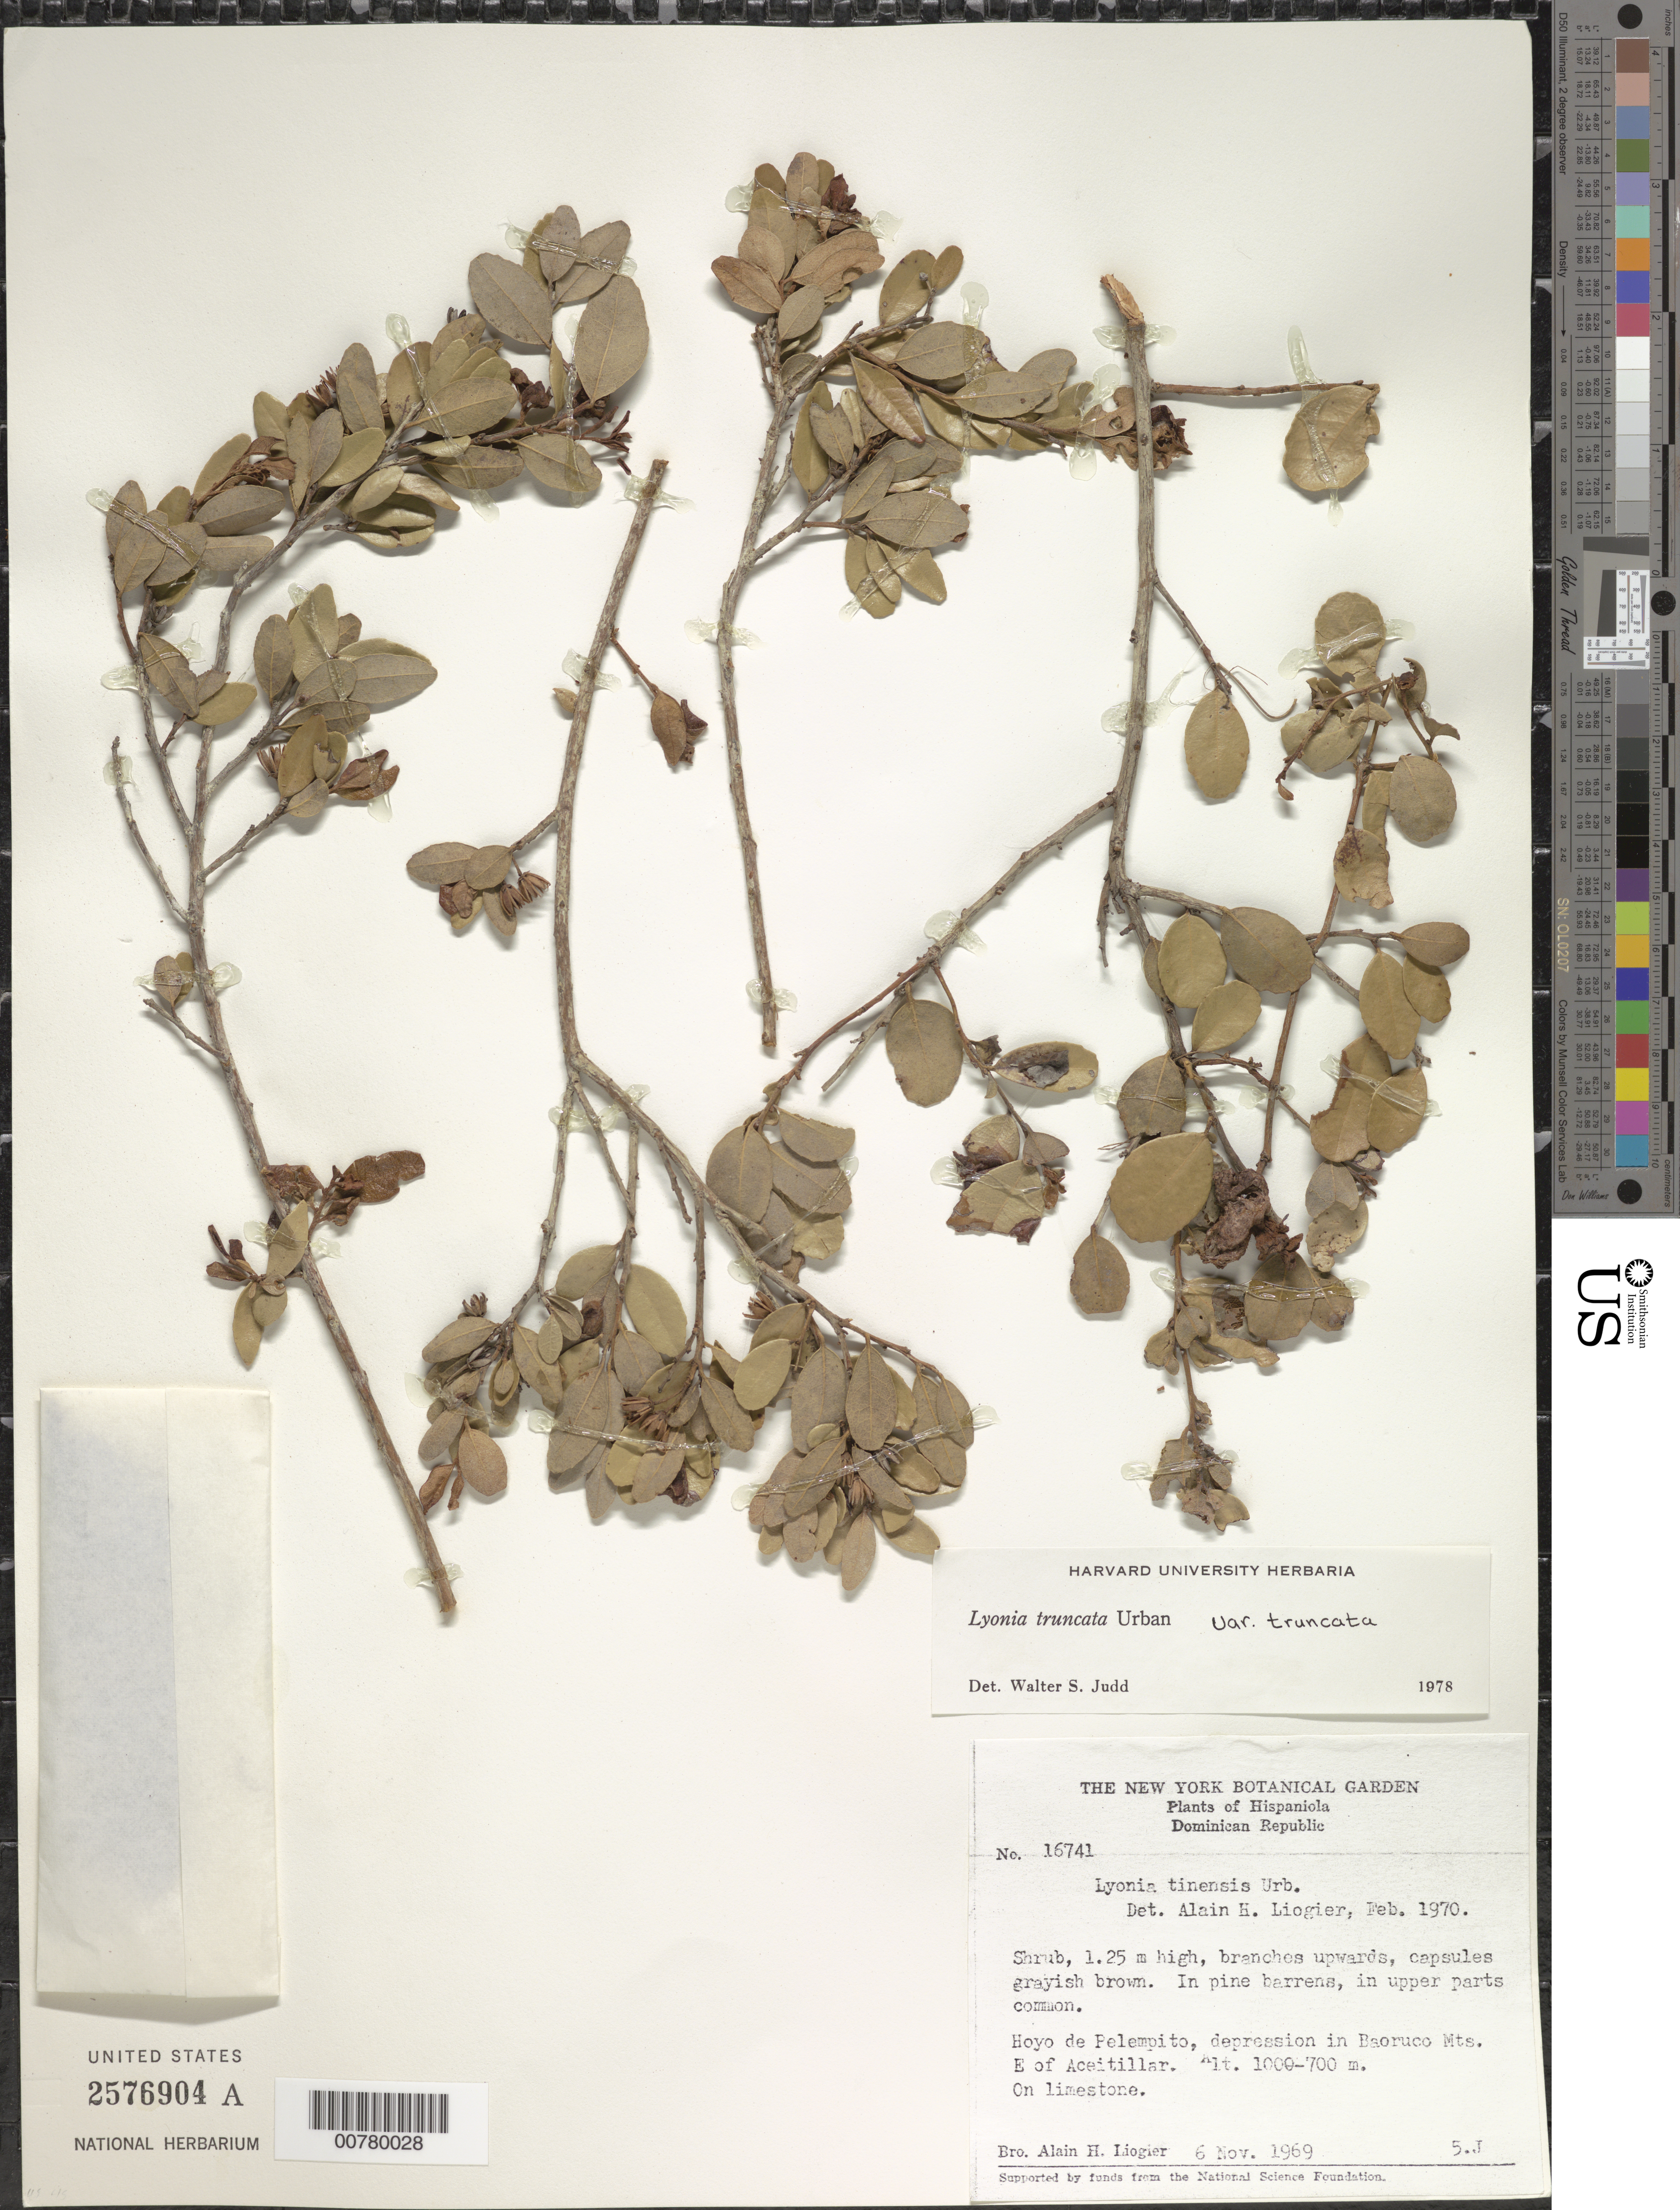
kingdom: Plantae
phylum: Tracheophyta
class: Magnoliopsida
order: Ericales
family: Ericaceae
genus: Lyonia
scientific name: Lyonia truncata var. truncata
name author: Urb.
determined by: Judd, Walter S.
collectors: A. H. Liogier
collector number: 16741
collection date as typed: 06 Nov 1969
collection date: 1969-11-06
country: Dominican Republic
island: Hispaniola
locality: Hoyo de Pelempito, depression in Baoruco Mts. E. of Aceitillar.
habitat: On limestone.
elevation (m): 100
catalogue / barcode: US 2576904A